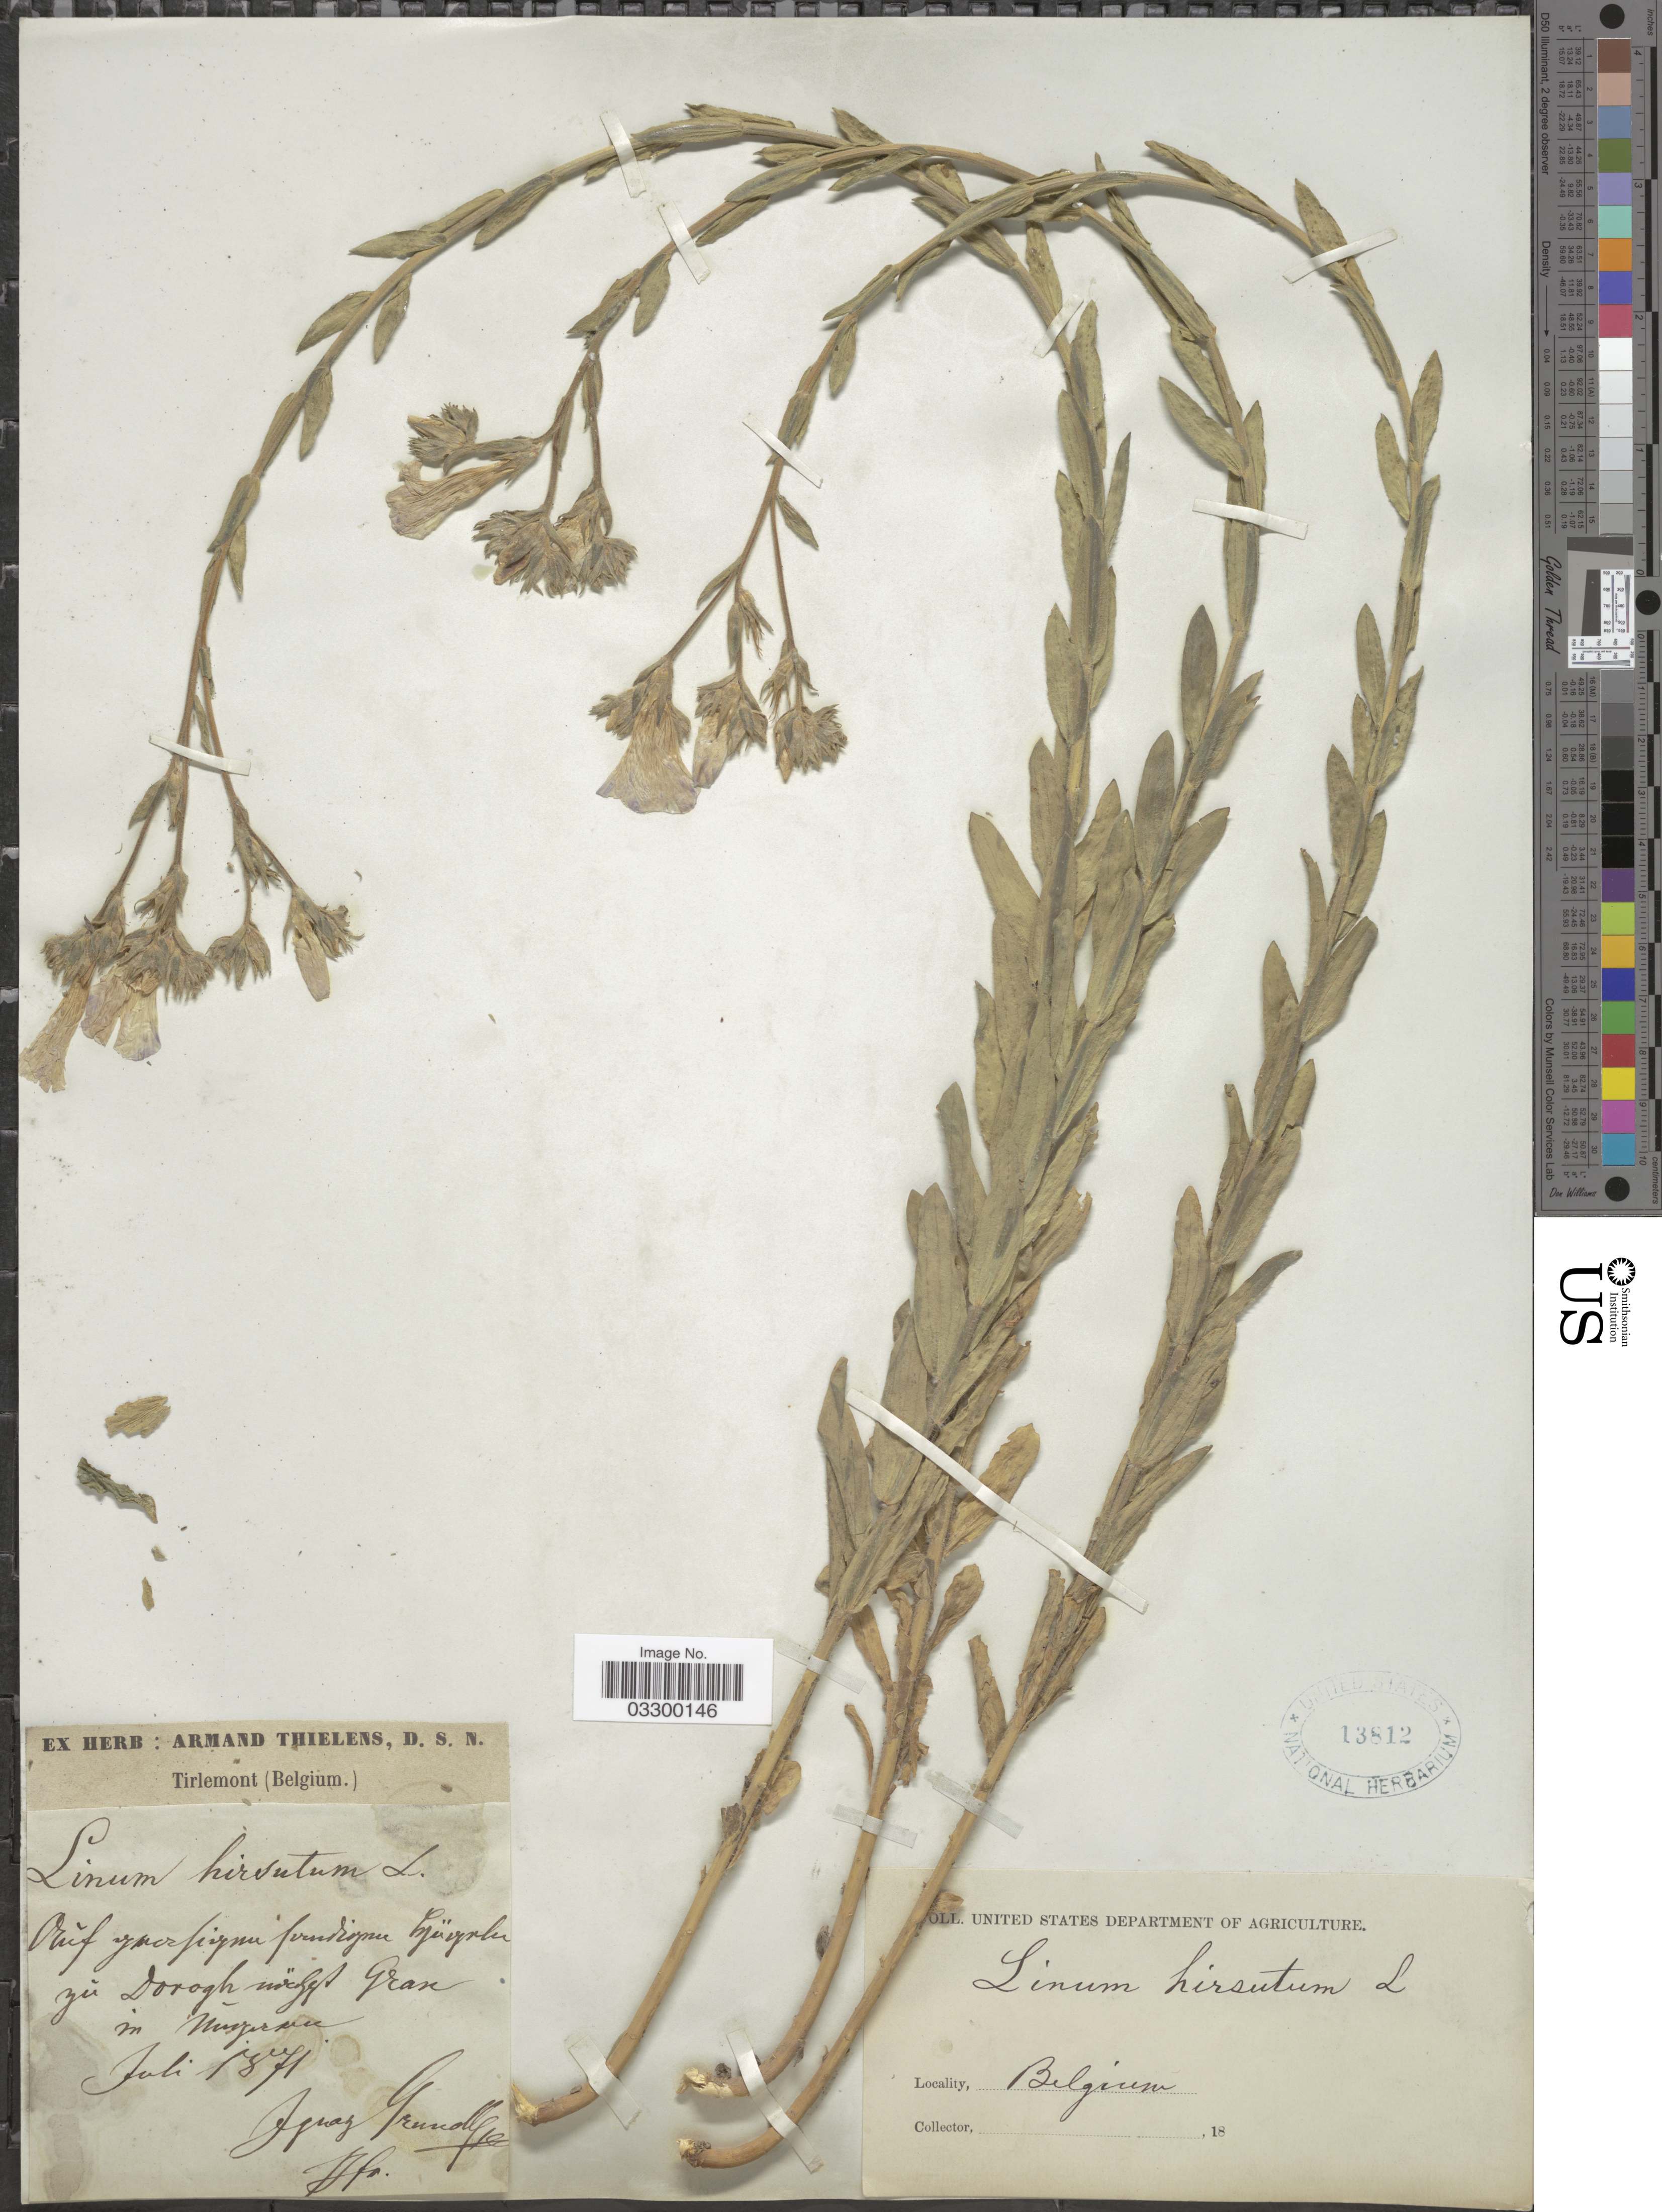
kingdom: Plantae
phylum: Tracheophyta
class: Magnoliopsida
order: Malpighiales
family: Linaceae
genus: Linum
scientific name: Linum hirsutum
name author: L.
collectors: I. Grundl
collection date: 1871-07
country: Belgium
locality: Auf [illegible text] fundigne[interpreted] Gügrler yu Dorogh [illegible text] Gran in [illegible text].[interpreted]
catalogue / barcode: US 13812